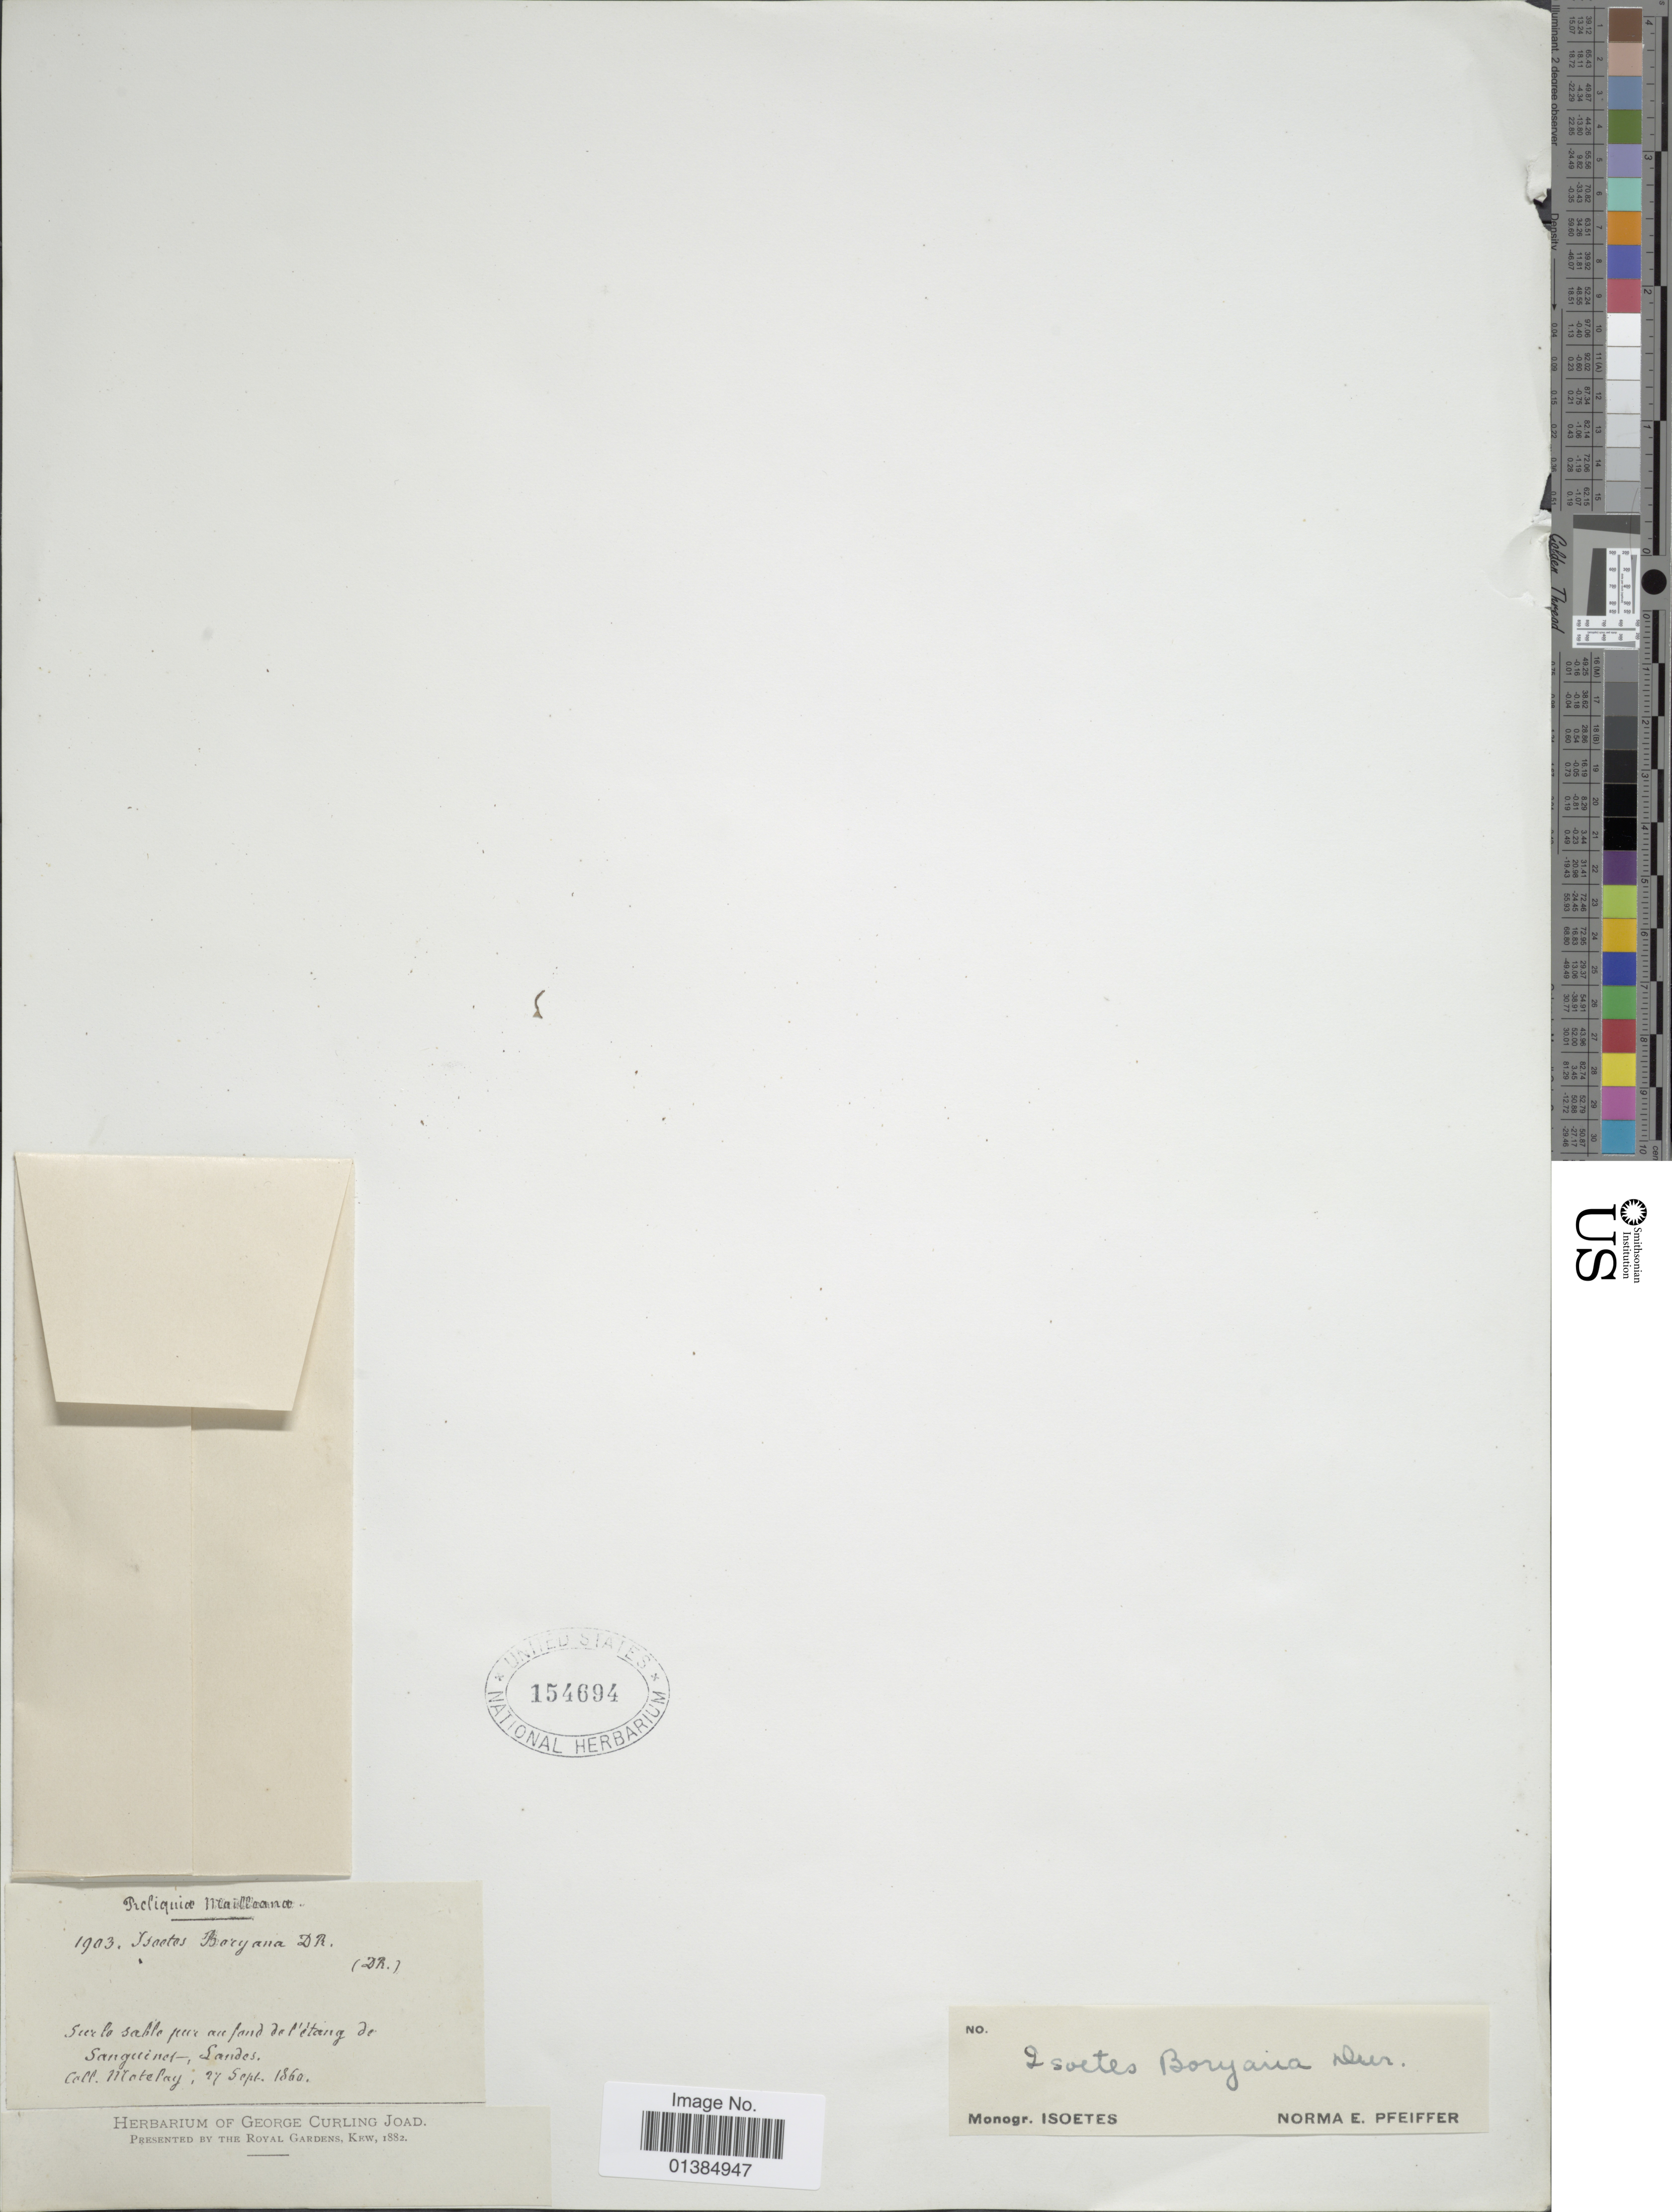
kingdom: Plantae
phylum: Tracheophyta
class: Lycopodiopsida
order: Isoetales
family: Isoetaceae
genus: Isoetes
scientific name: Isoetes boryana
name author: Durieu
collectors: Motelay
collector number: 1903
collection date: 1860-09-27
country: France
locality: Sierlo sable au fond de l'étang de Sanguinet-, Landes. [interpreted]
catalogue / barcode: US 154694